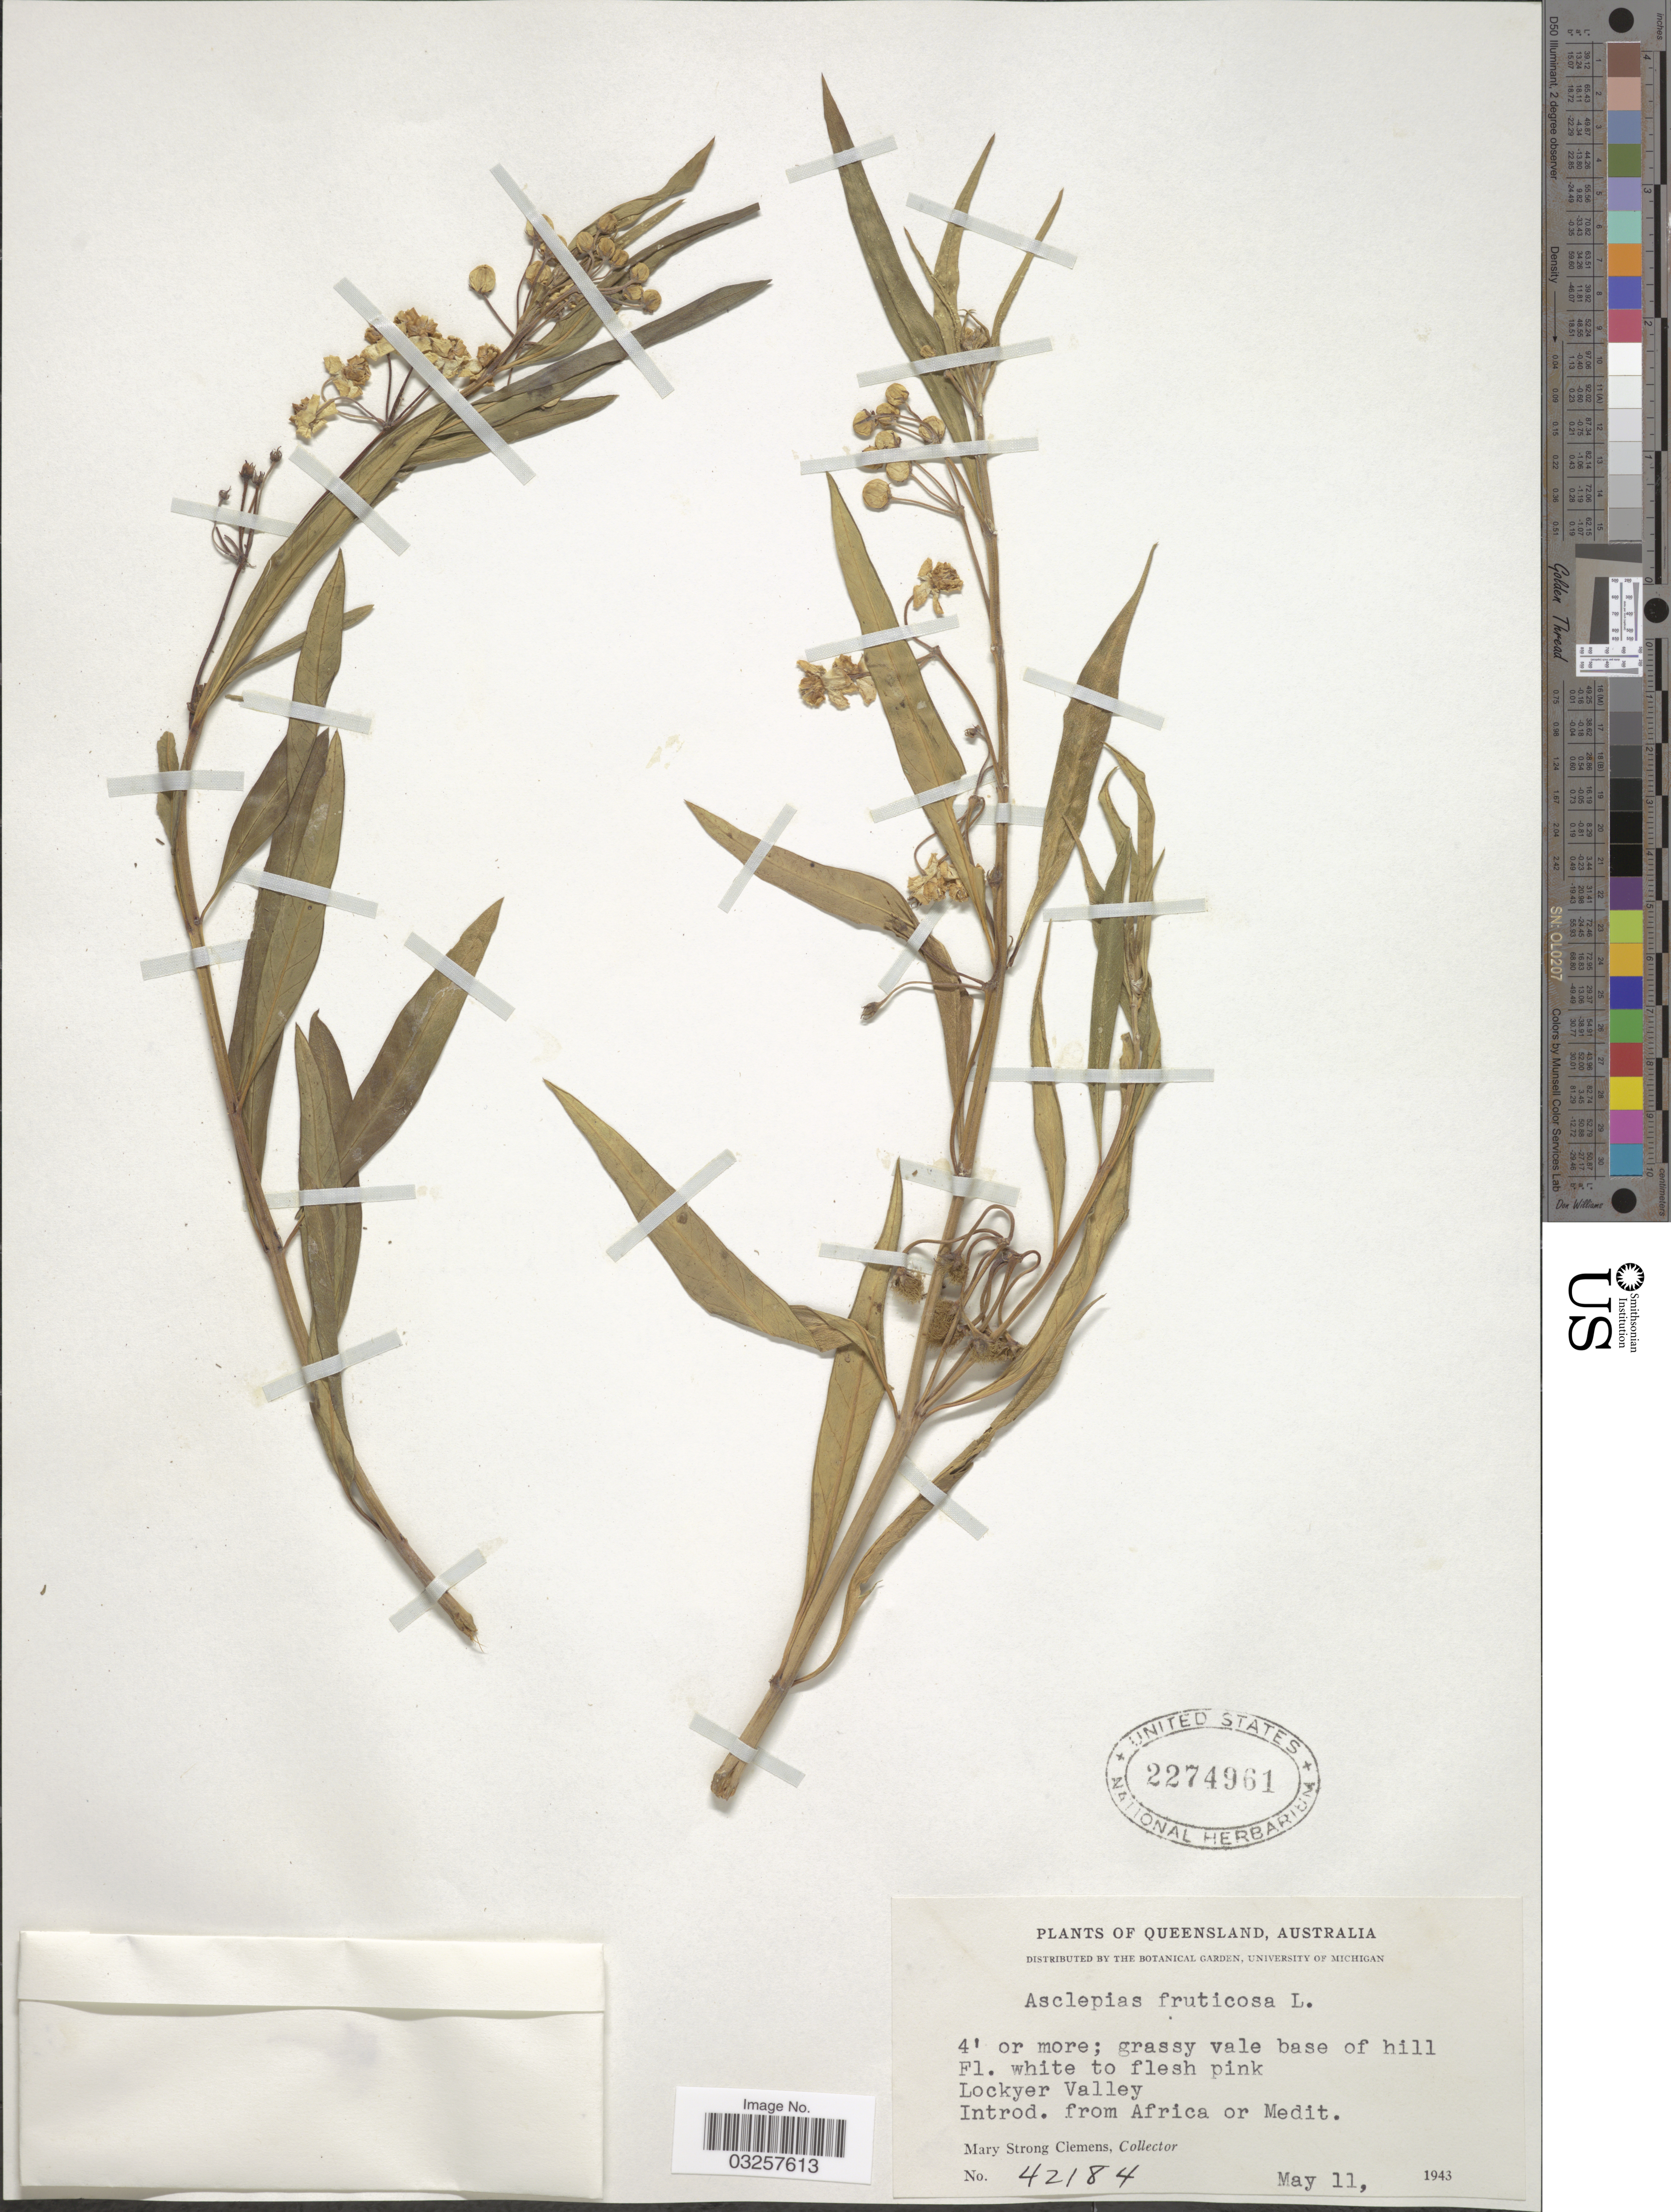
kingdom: Plantae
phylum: Tracheophyta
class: Magnoliopsida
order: Gentianales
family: Apocynaceae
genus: Asclepias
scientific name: Asclepias fruticosa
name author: L.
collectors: M. S. Clemens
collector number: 42184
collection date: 1943-05-11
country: Australia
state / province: Queensland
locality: Lockyer Valley.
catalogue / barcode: US 2274961